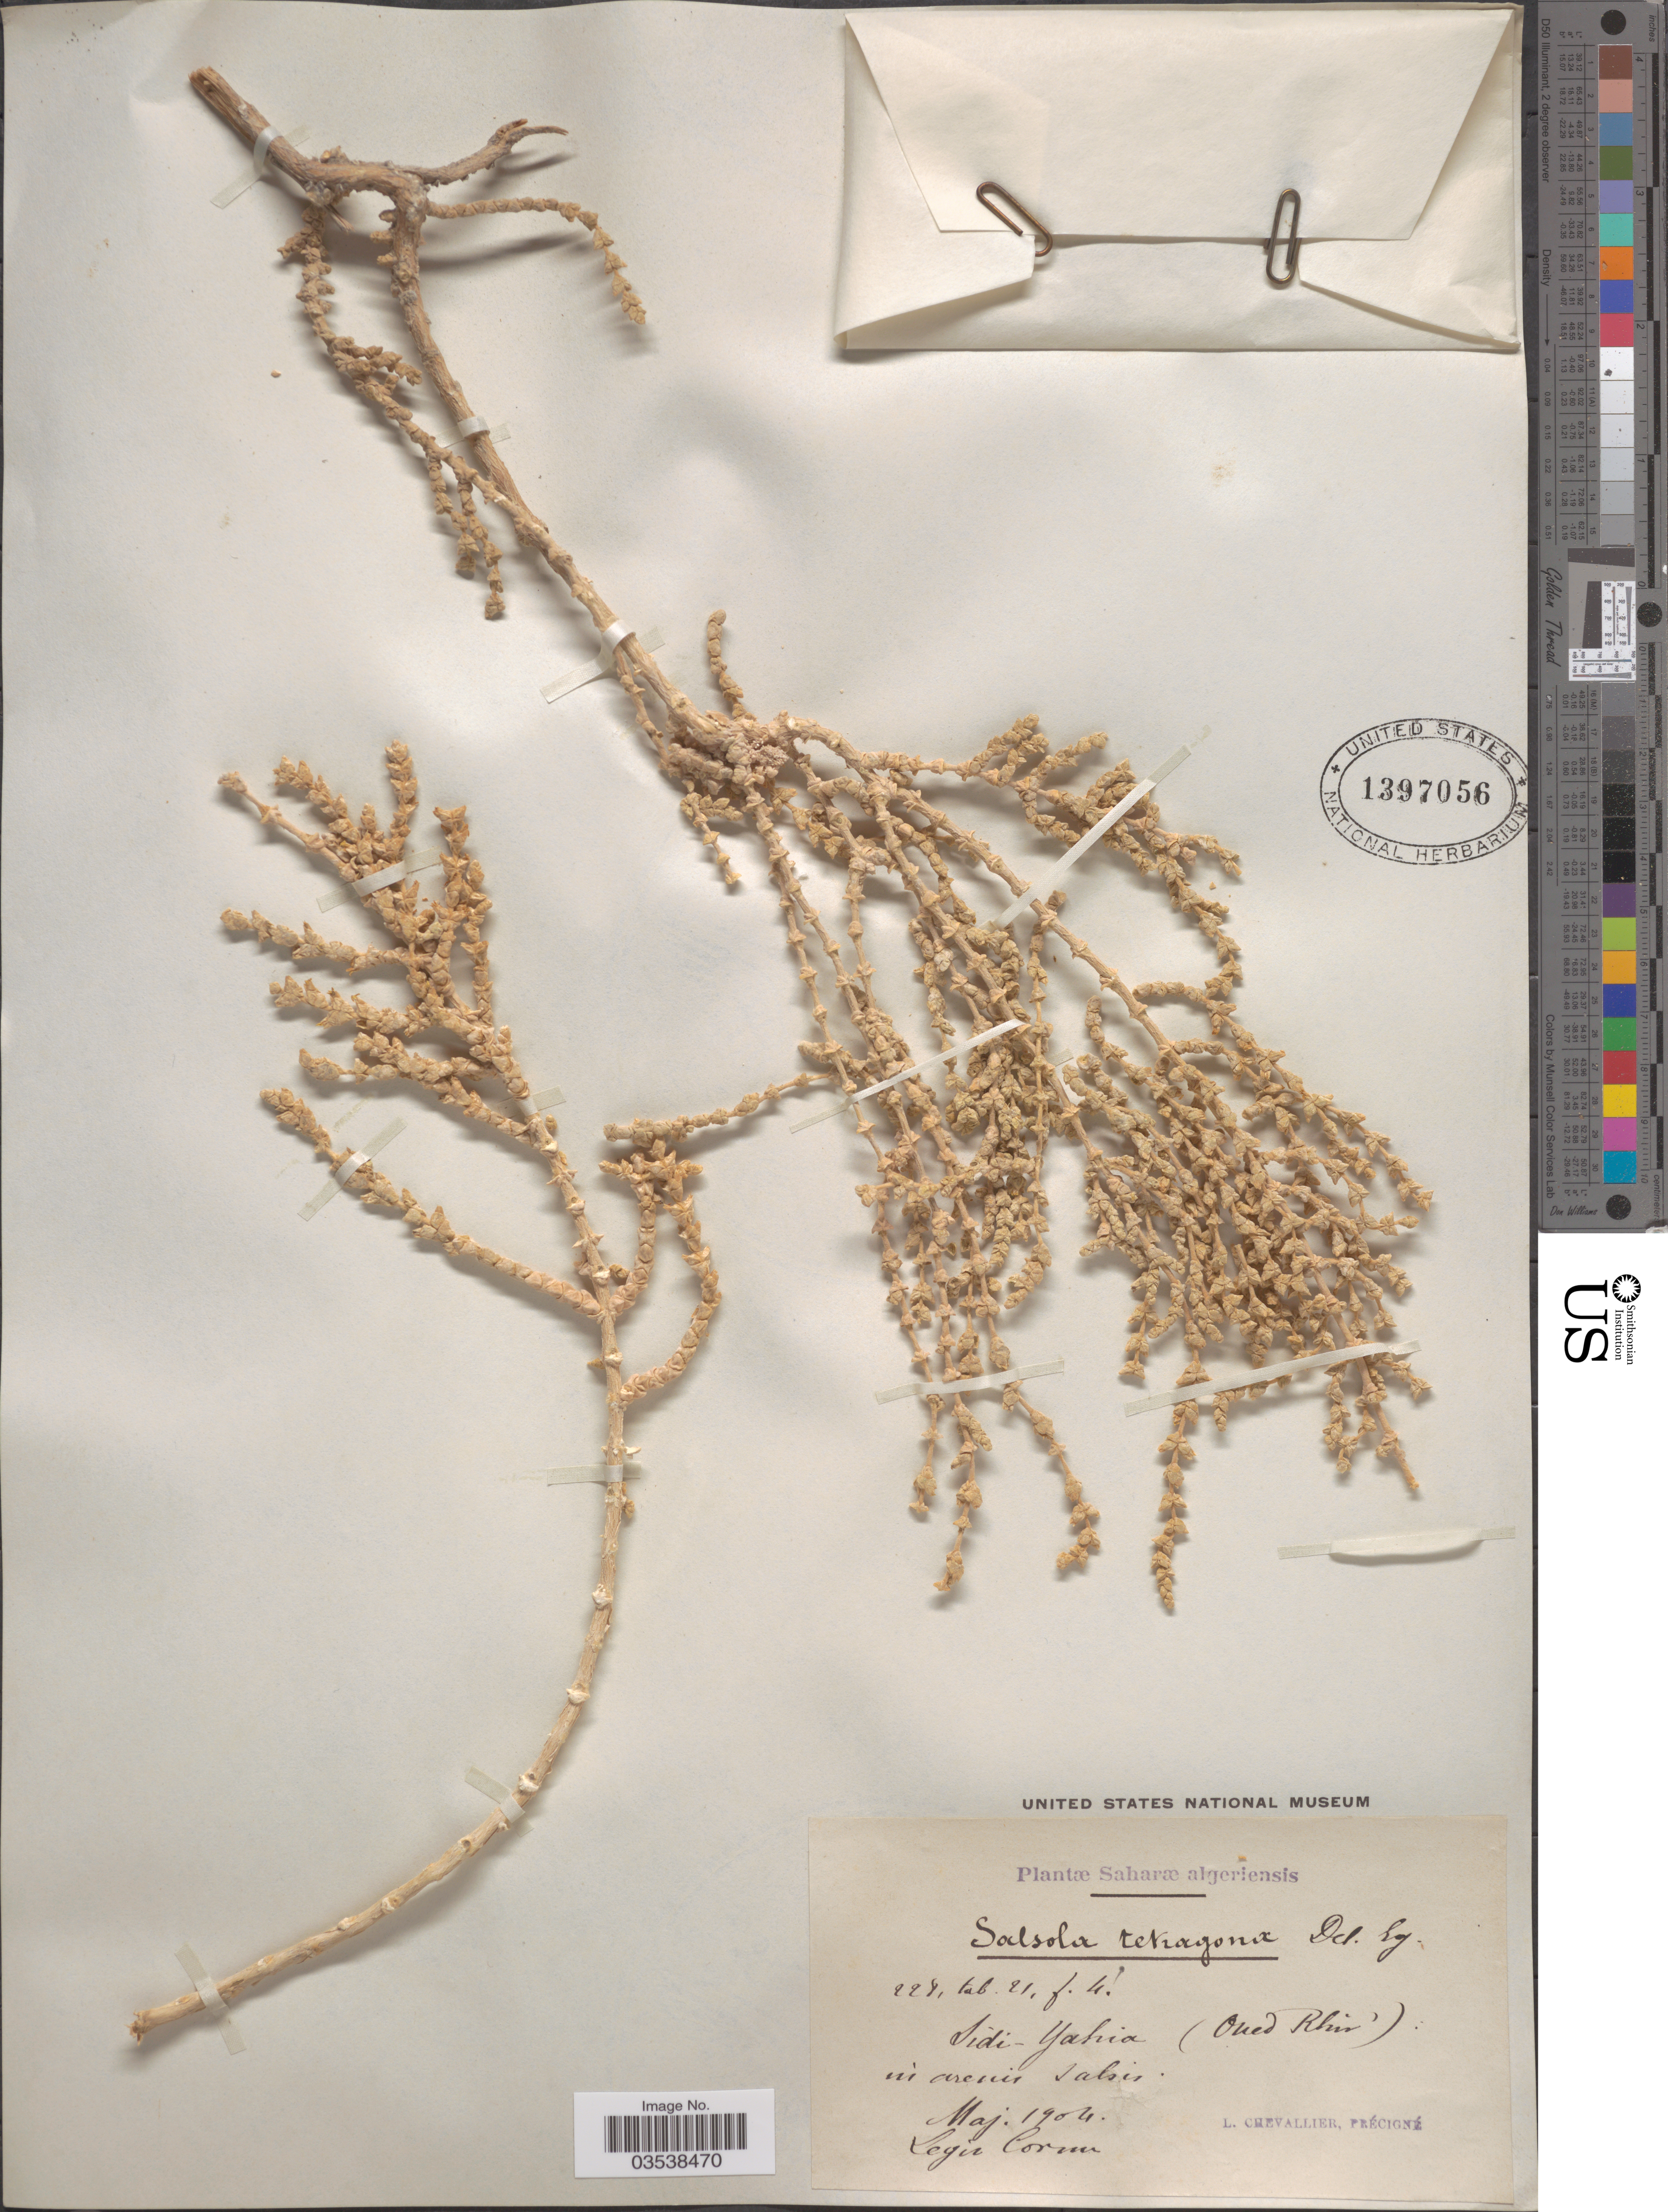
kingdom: Plantae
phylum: Tracheophyta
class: Magnoliopsida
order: Caryophyllales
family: Amaranthaceae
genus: Caroxylon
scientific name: Caroxylon tetragonum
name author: (Delile) Moq.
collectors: Cornu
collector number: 228?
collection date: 1904-05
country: Algeria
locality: Saharæ algeriensis. Sidi-Yahia (Oued Rhir') in arenis salsis.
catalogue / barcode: US 1397056